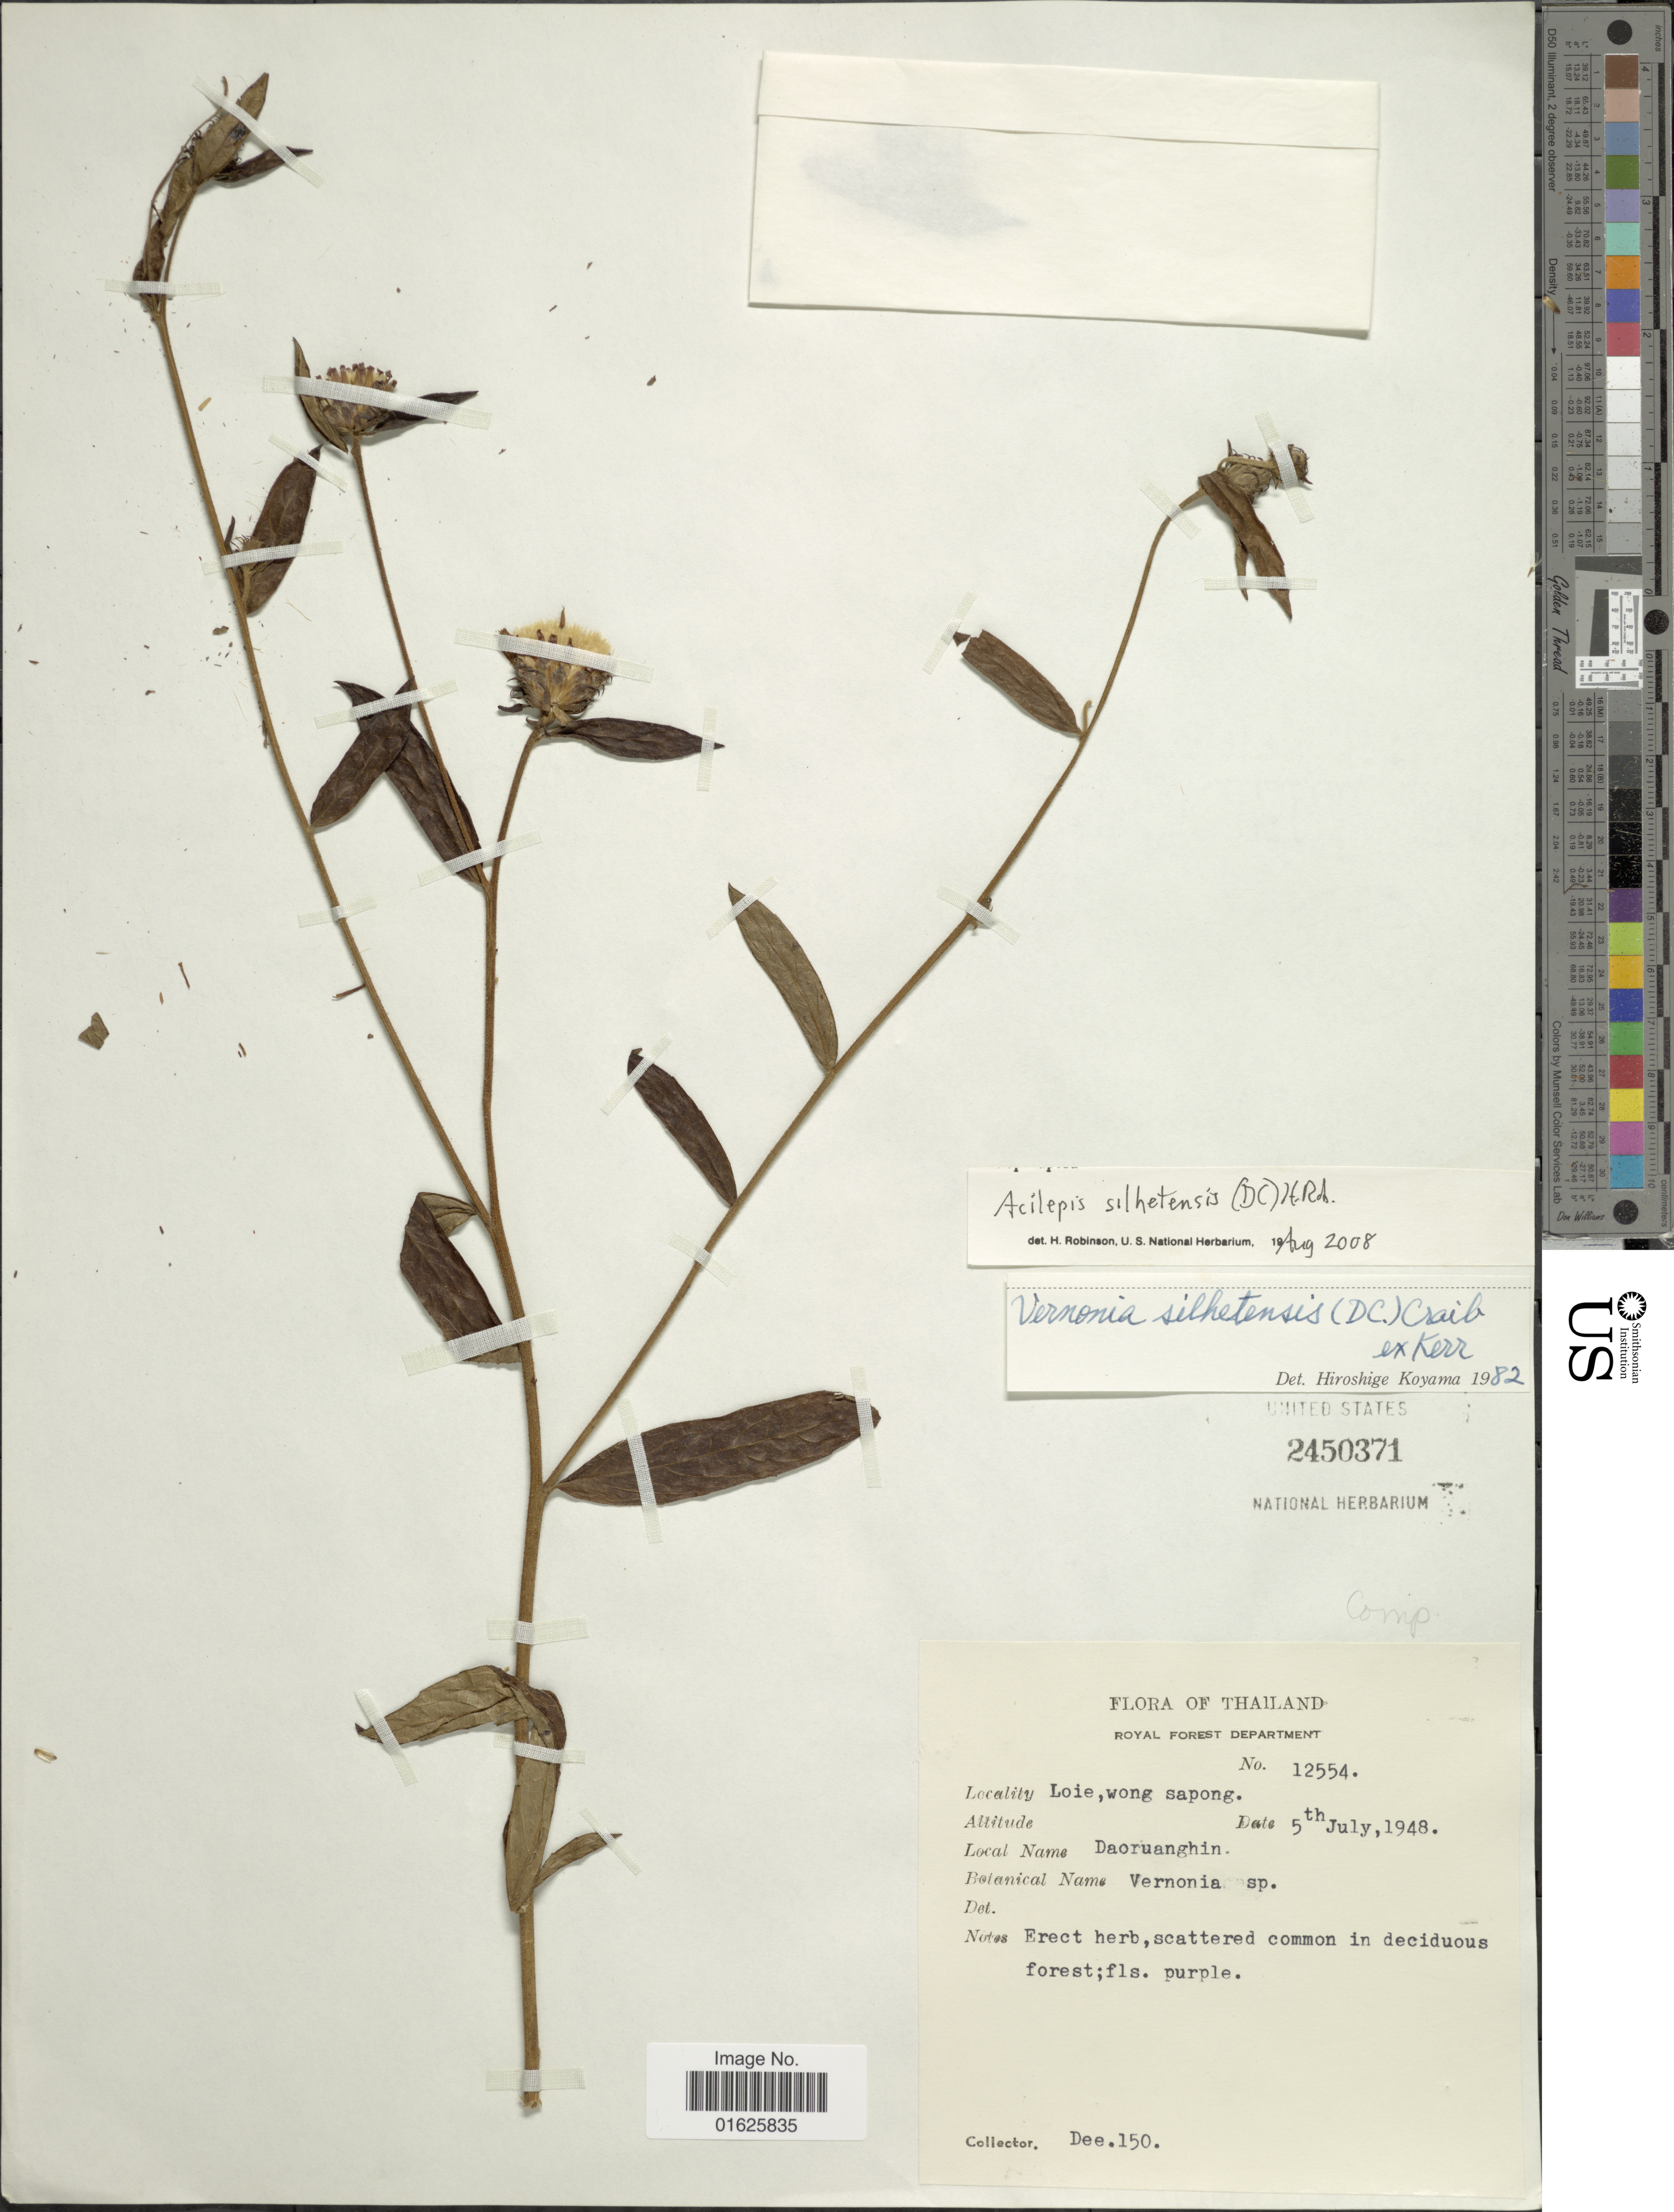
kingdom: Plantae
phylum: Tracheophyta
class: Magnoliopsida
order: Asterales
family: Asteraceae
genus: Acilepis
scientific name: Acilepis silhetensis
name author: (DC.) H. Rob.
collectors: -. Dee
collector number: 150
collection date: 1948-01-05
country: Thailand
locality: Loie, Wong sapong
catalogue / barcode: US 2450371